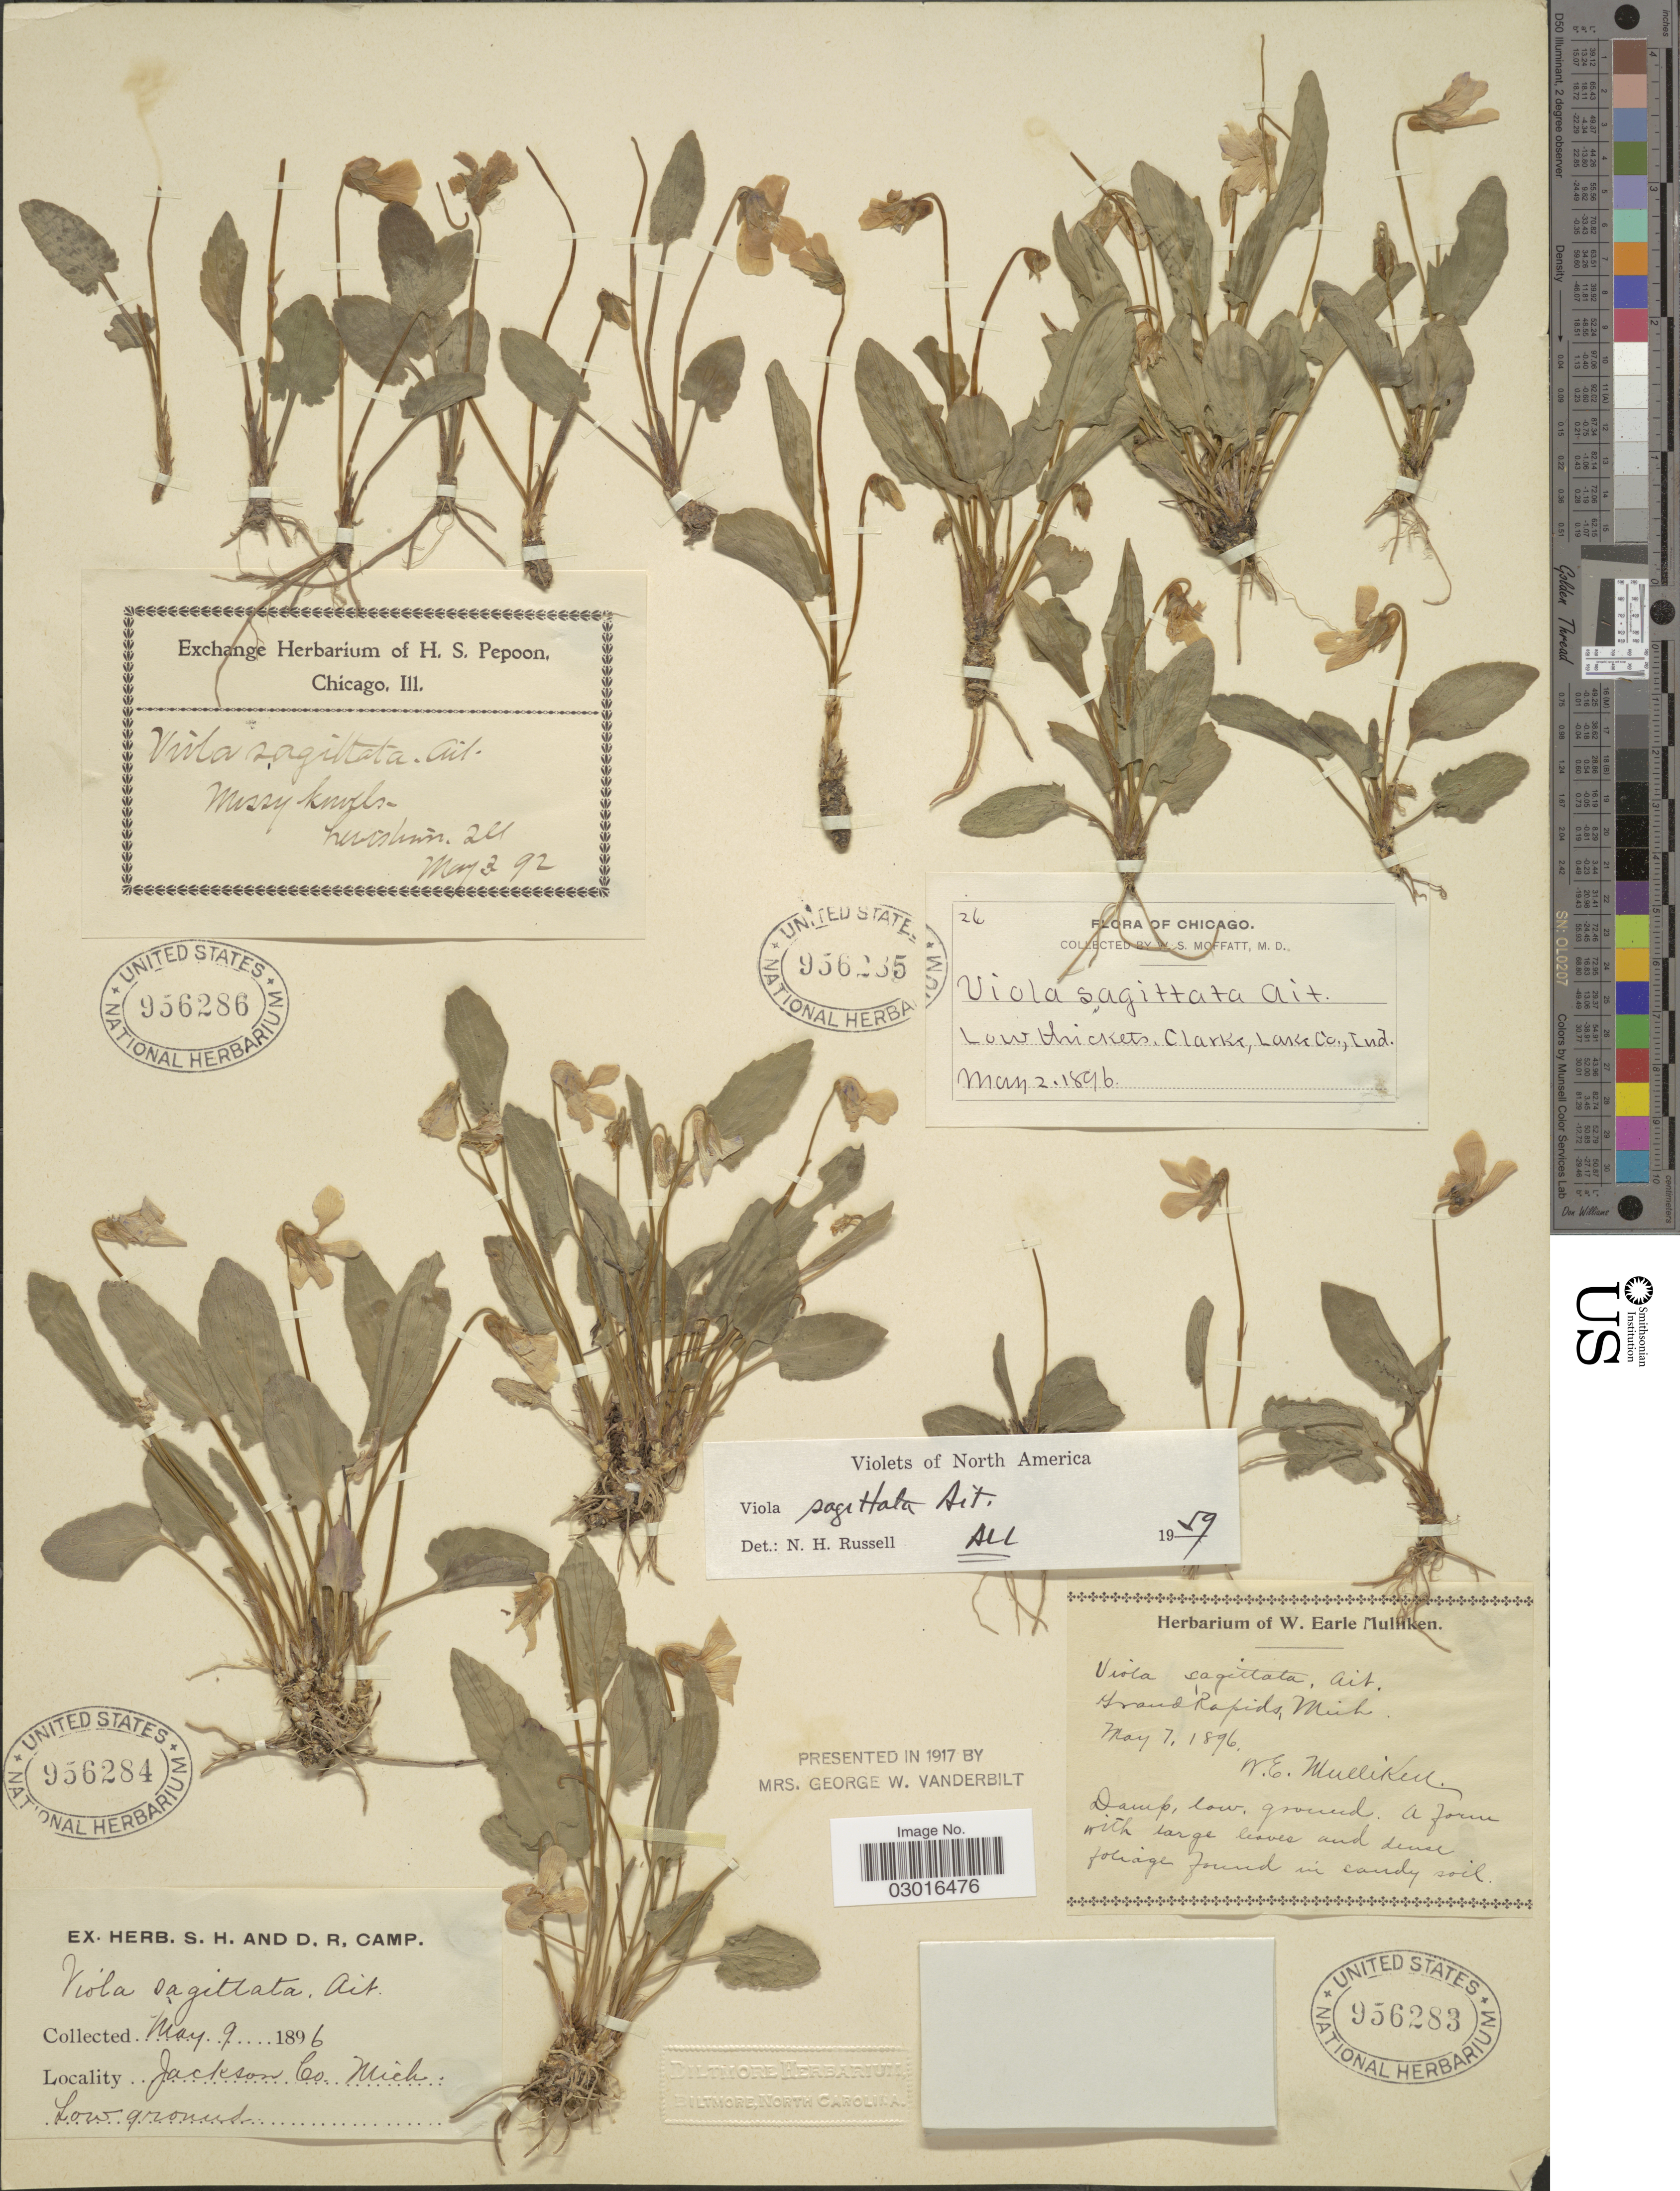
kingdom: Plantae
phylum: Tracheophyta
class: Magnoliopsida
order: Malpighiales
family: Violaceae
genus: Viola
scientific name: Viola sagittata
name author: Aiton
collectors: ex herb. S. H and D. R. Camp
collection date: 1896-05-09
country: United States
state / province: Michigan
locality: Jackson Co. Mich.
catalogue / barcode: US 956284-2